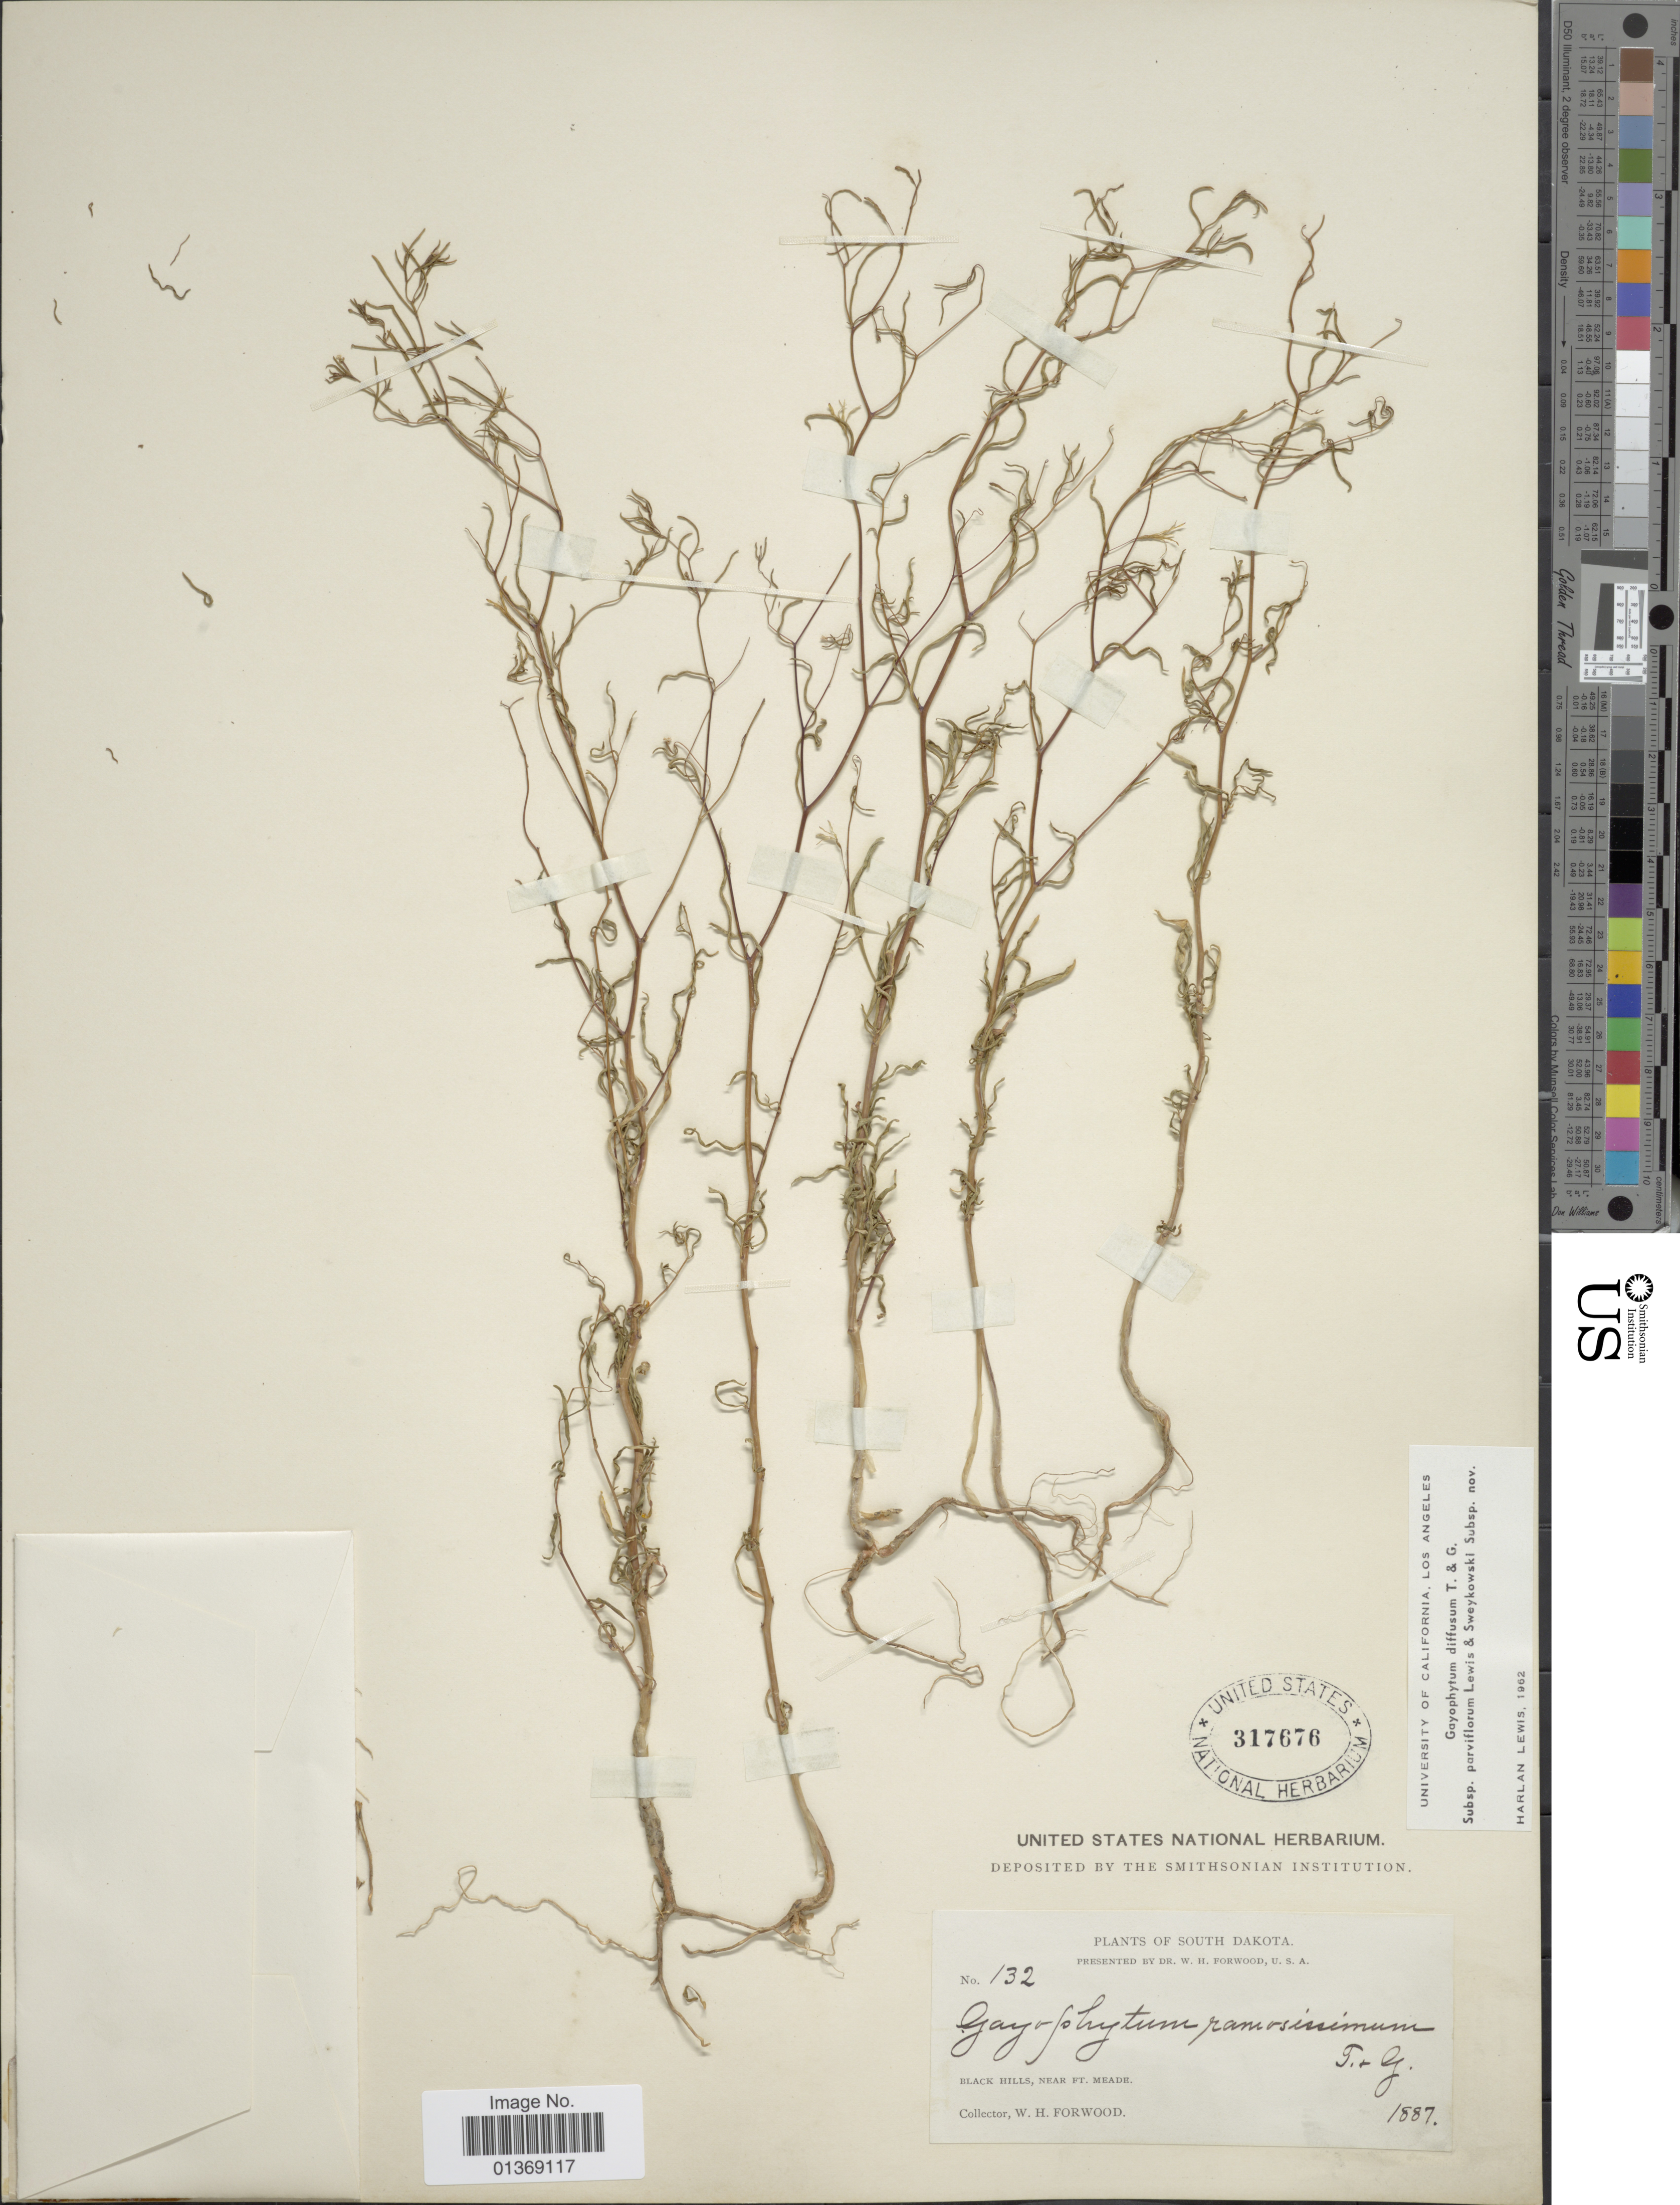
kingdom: Plantae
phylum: Tracheophyta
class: Magnoliopsida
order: Myrtales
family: Onagraceae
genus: Gayophytum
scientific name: Gayophytum diffusum subsp. parviflorum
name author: F. H. Lewis & Szweyk.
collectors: W. Forwood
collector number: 132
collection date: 1887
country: United States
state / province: South Dakota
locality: Black Hills, Near Ft. Meade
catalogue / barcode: US 317676